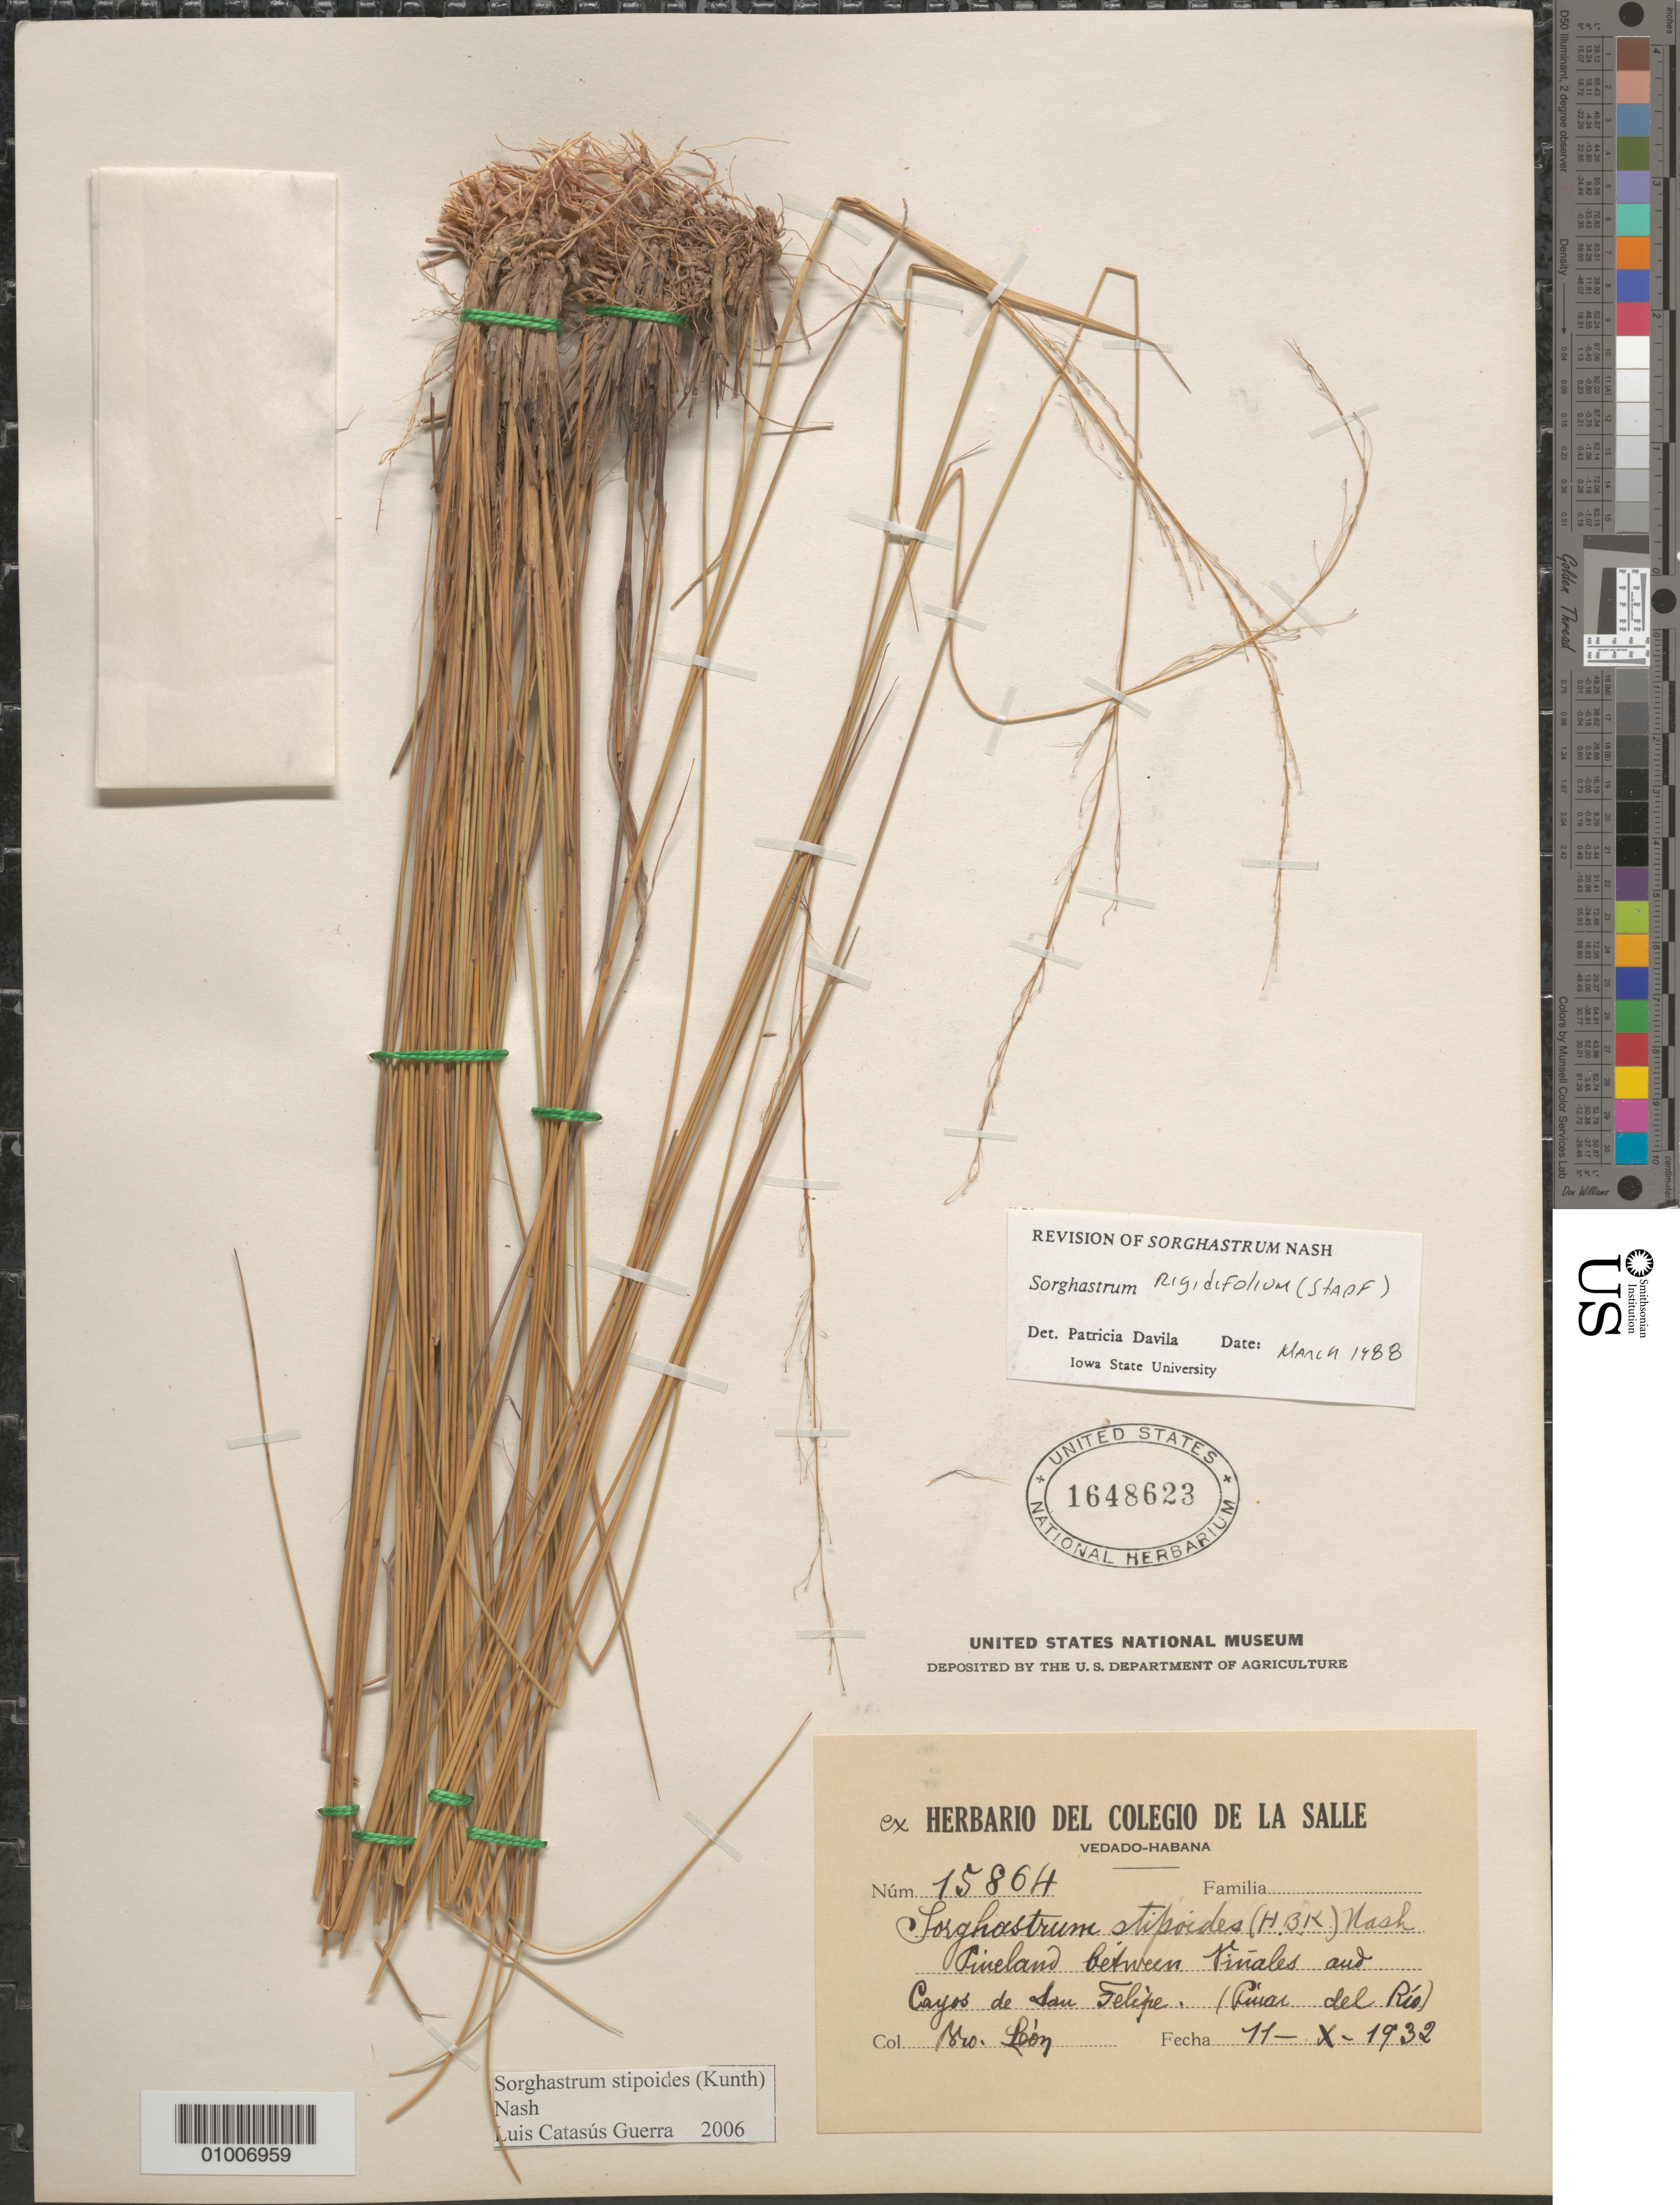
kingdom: Plantae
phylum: Tracheophyta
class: Liliopsida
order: Poales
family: Poaceae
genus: Sorghastrum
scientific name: Sorghastrum stipoides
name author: (Kunth) Nash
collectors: Bro. León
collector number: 15864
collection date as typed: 11 Oct 1932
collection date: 1932-10-11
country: Cuba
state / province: La Habana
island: Cuba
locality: Pineland between Vinales and Cayos de San Felipe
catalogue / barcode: US 1648623